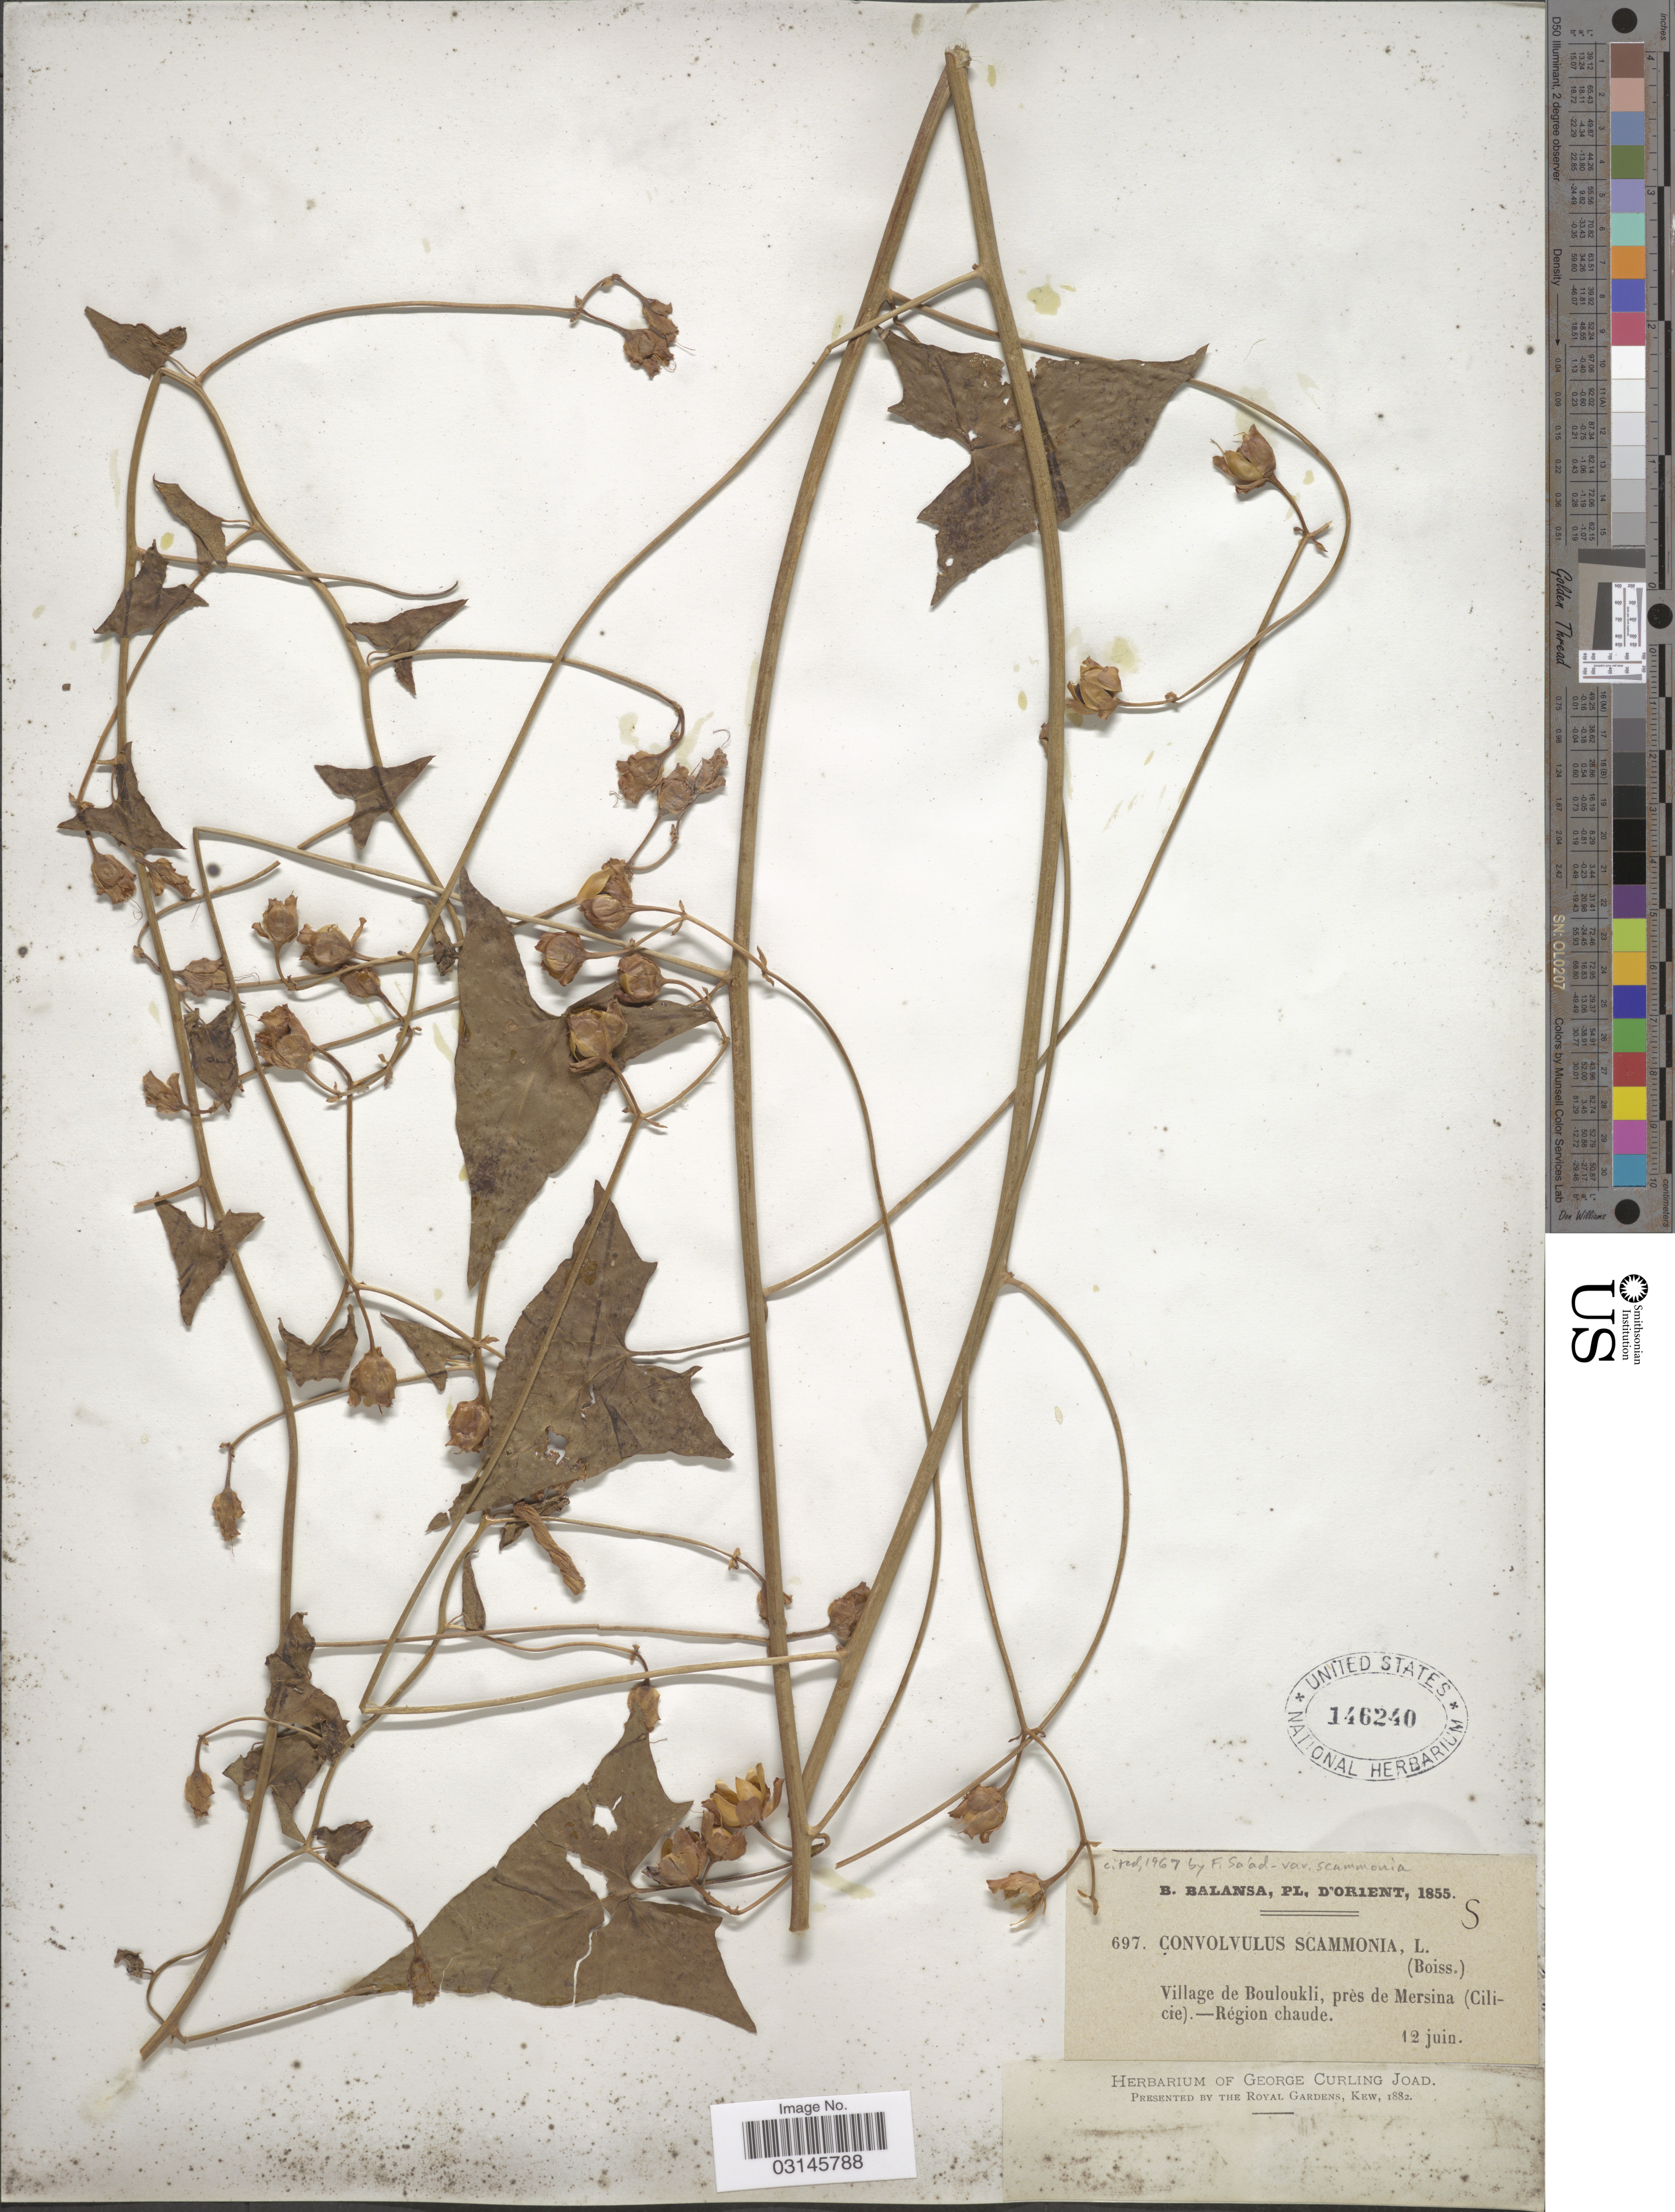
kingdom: Plantae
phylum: Tracheophyta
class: Magnoliopsida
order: Solanales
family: Convolvulaceae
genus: Convolvulus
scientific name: Convolvulus scammonia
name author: L.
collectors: B. Balansa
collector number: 697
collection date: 1855-06-12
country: Turkey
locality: D'Orient, Village de Bouloukli, prés de Mersina (Cilicie).-Région chaude.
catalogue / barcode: US 146240